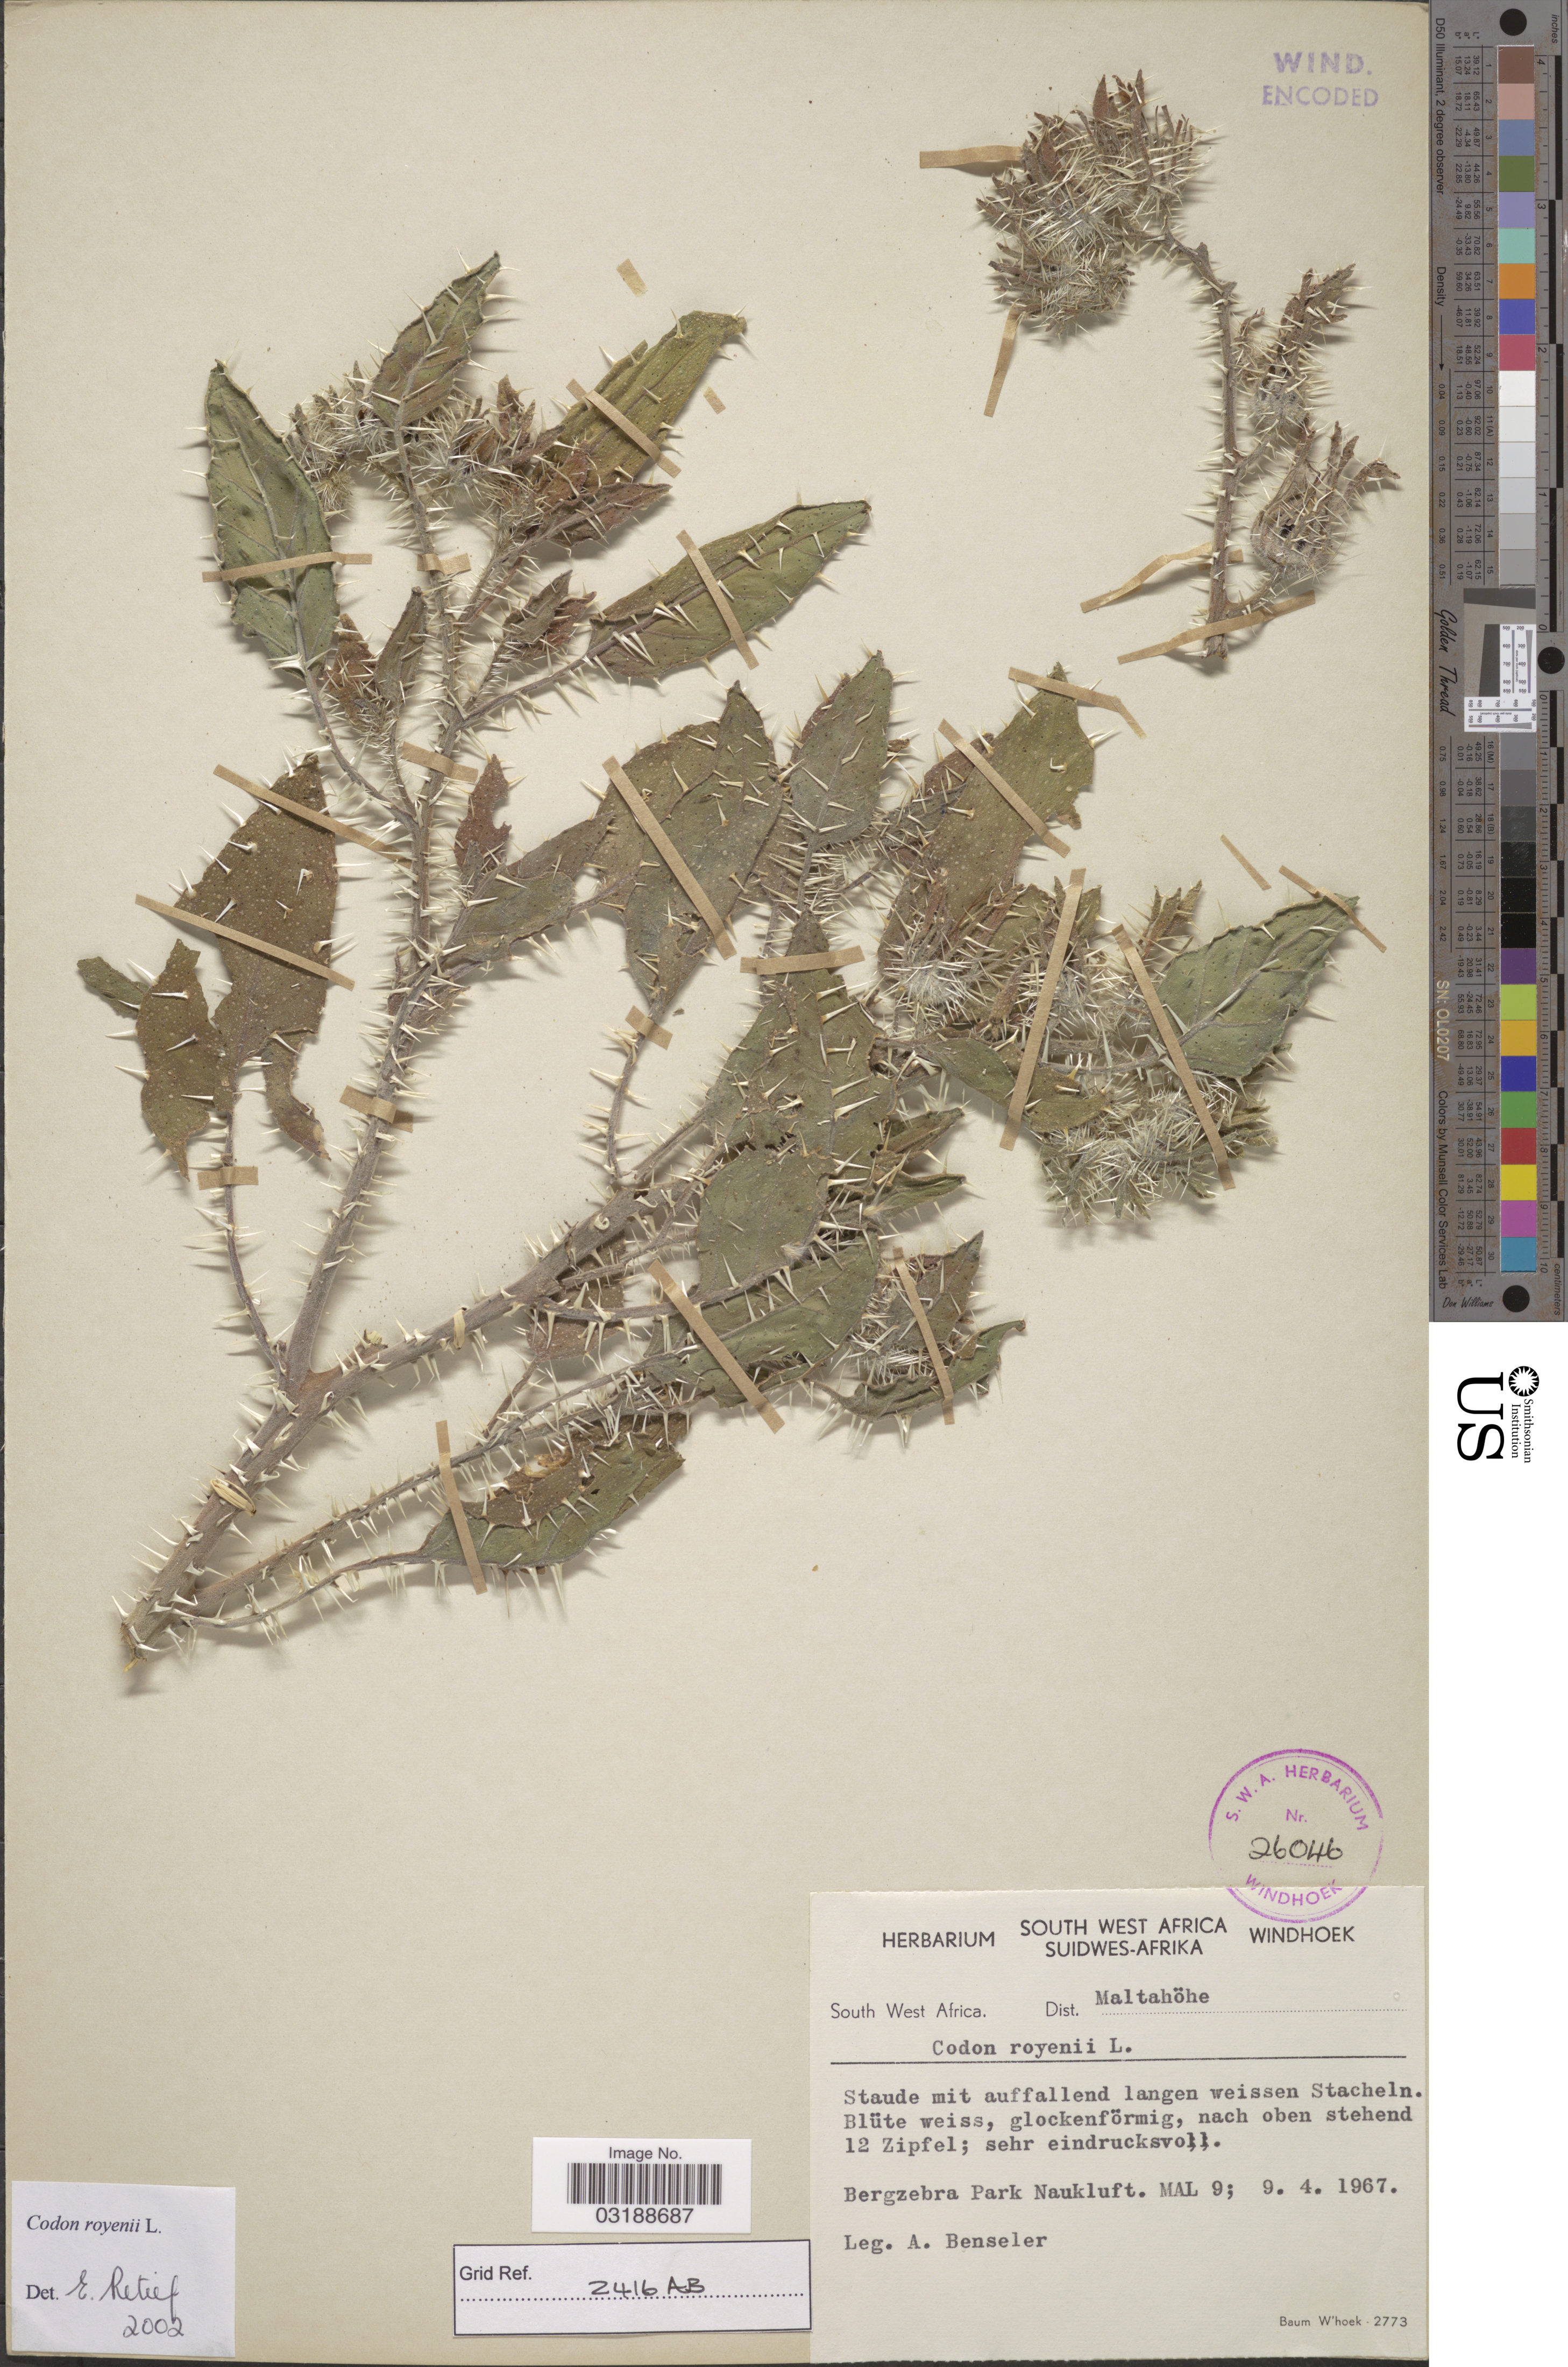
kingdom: Plantae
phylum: Tracheophyta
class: Magnoliopsida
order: Boraginales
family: Codonaceae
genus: Codon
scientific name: Codon royenii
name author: L.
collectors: A. Benseler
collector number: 2773*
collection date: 1967-04-09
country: Namibia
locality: South West Africa. Dist. Maltahöhe. Bergzebra Park Naukluft. Mal 9.